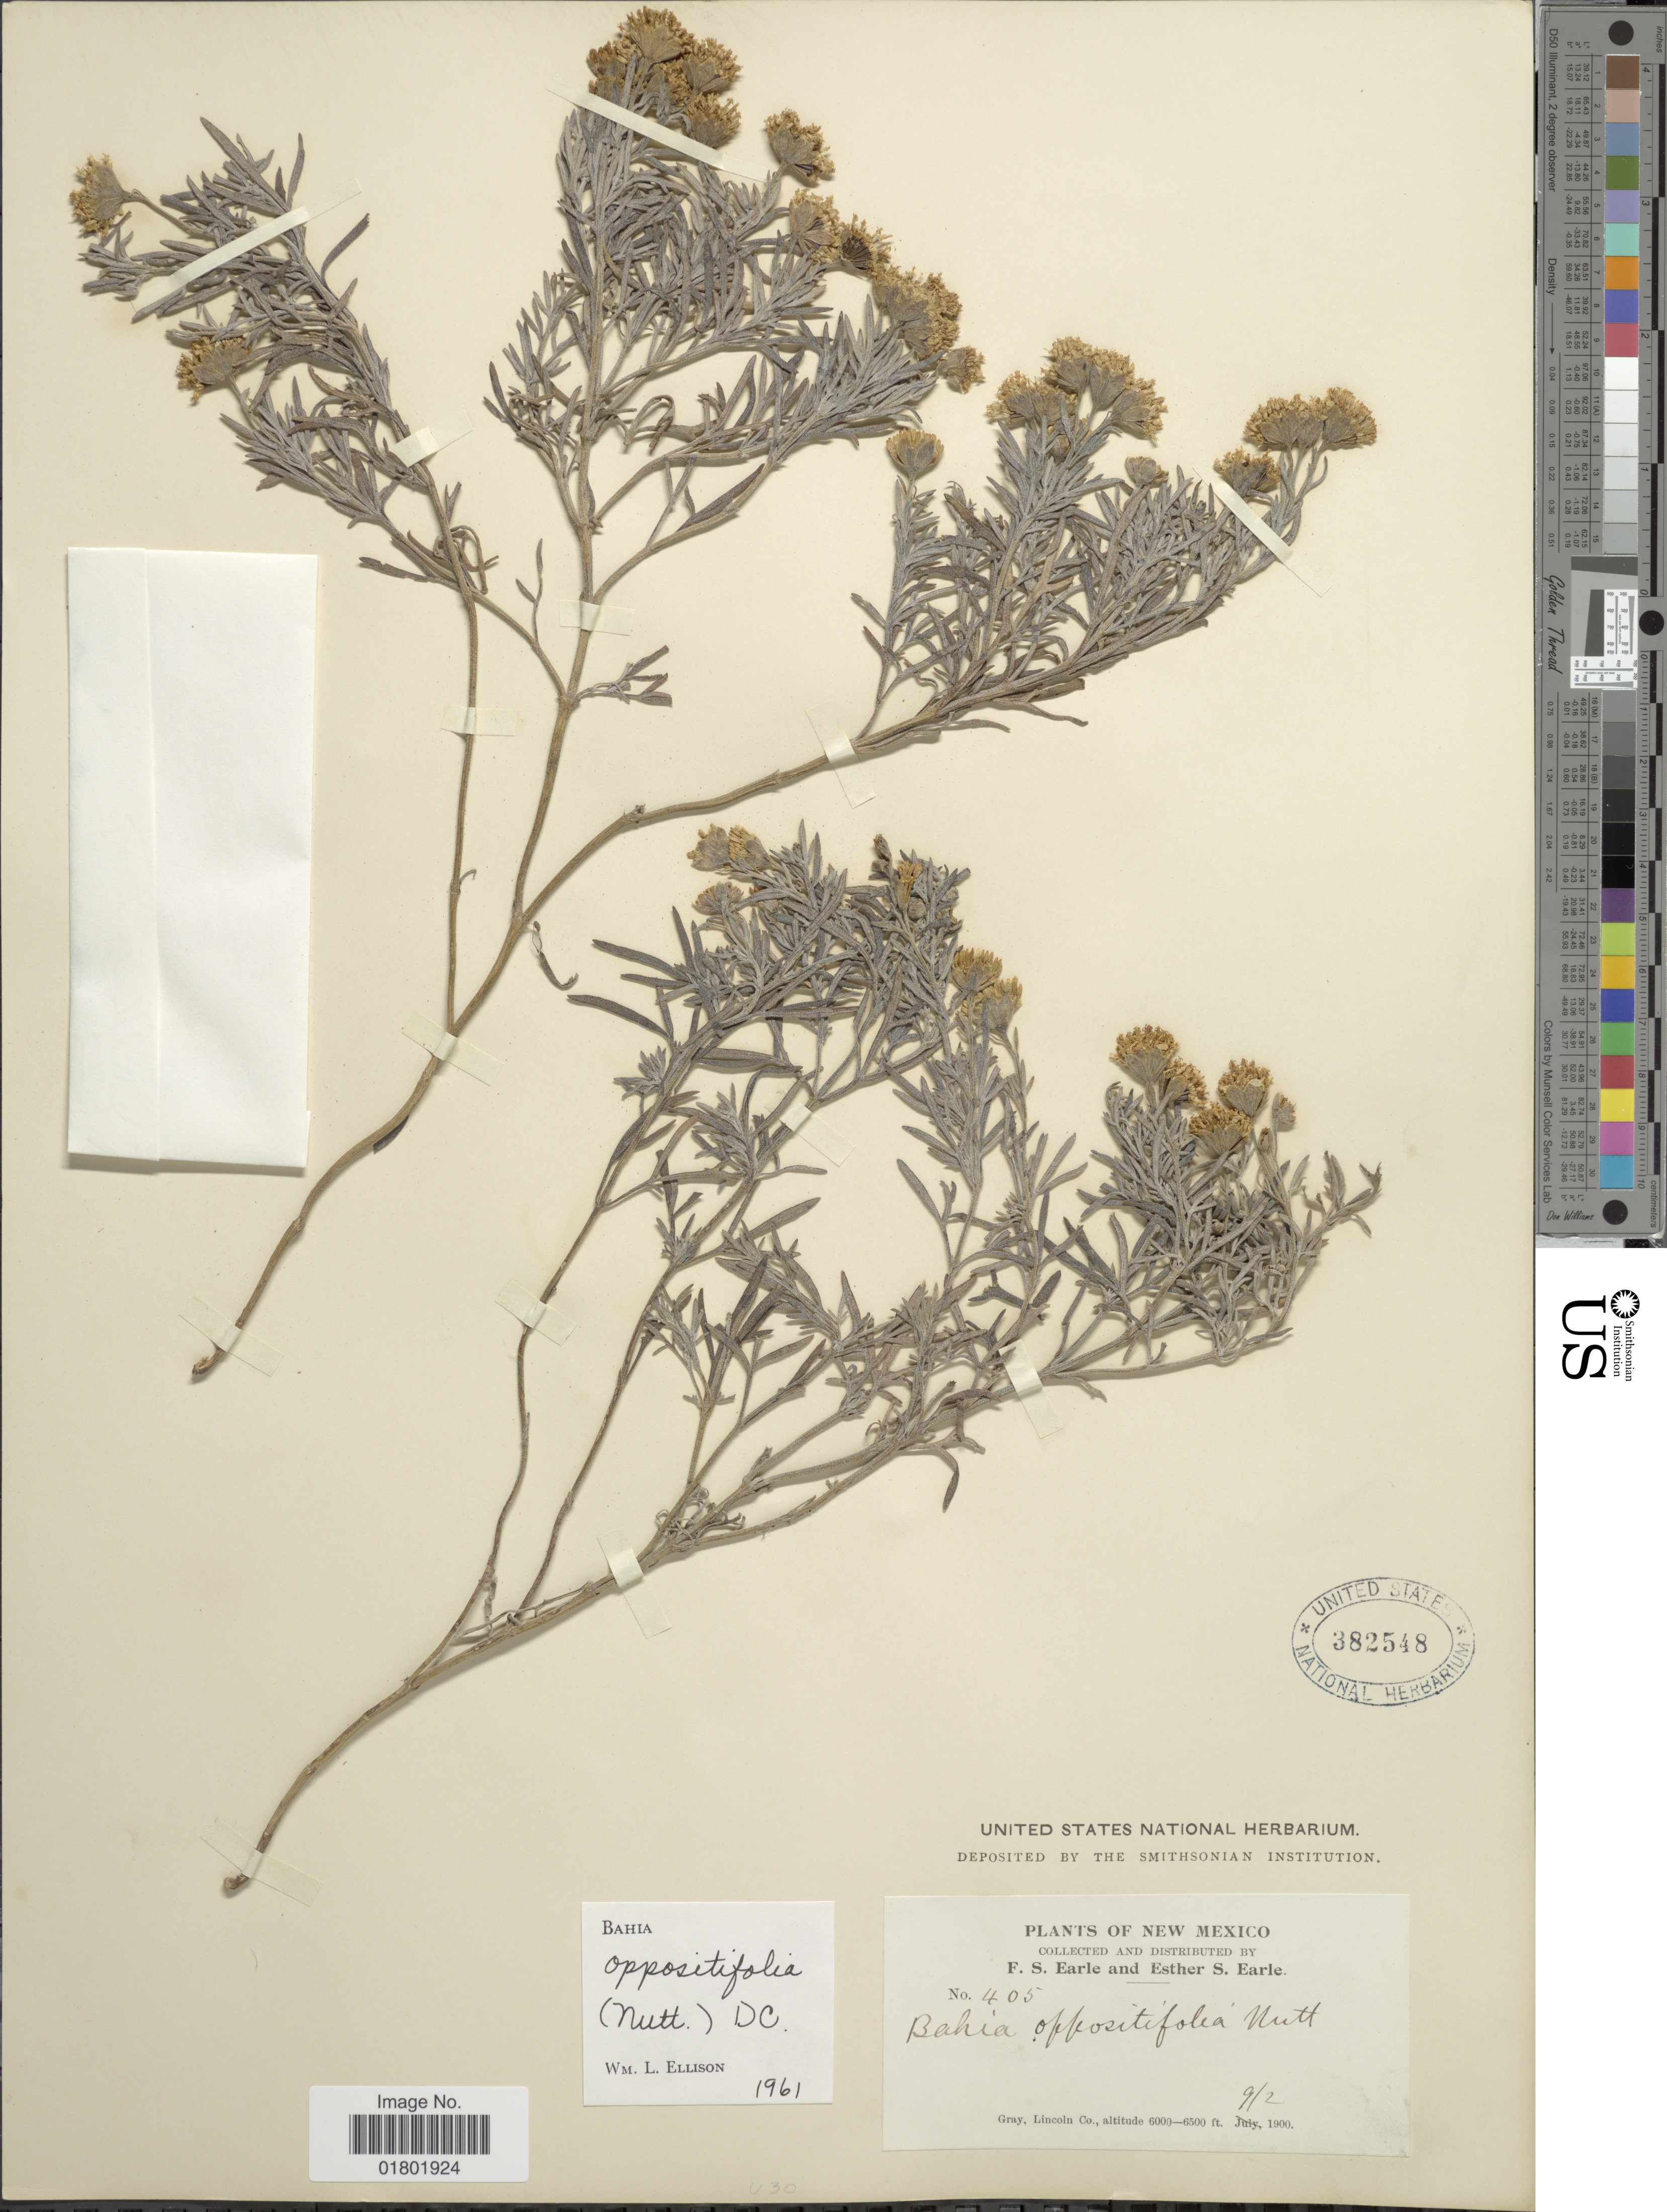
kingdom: Plantae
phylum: Tracheophyta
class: Magnoliopsida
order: Asterales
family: Asteraceae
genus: Bahia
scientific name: Bahia oppositifolia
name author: Nutt.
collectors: F. S. Earle & E. S. Earle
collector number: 405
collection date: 1900-09-02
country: United States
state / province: New Mexico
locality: Gray, Lincoln Co.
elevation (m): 1829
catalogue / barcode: US 382548